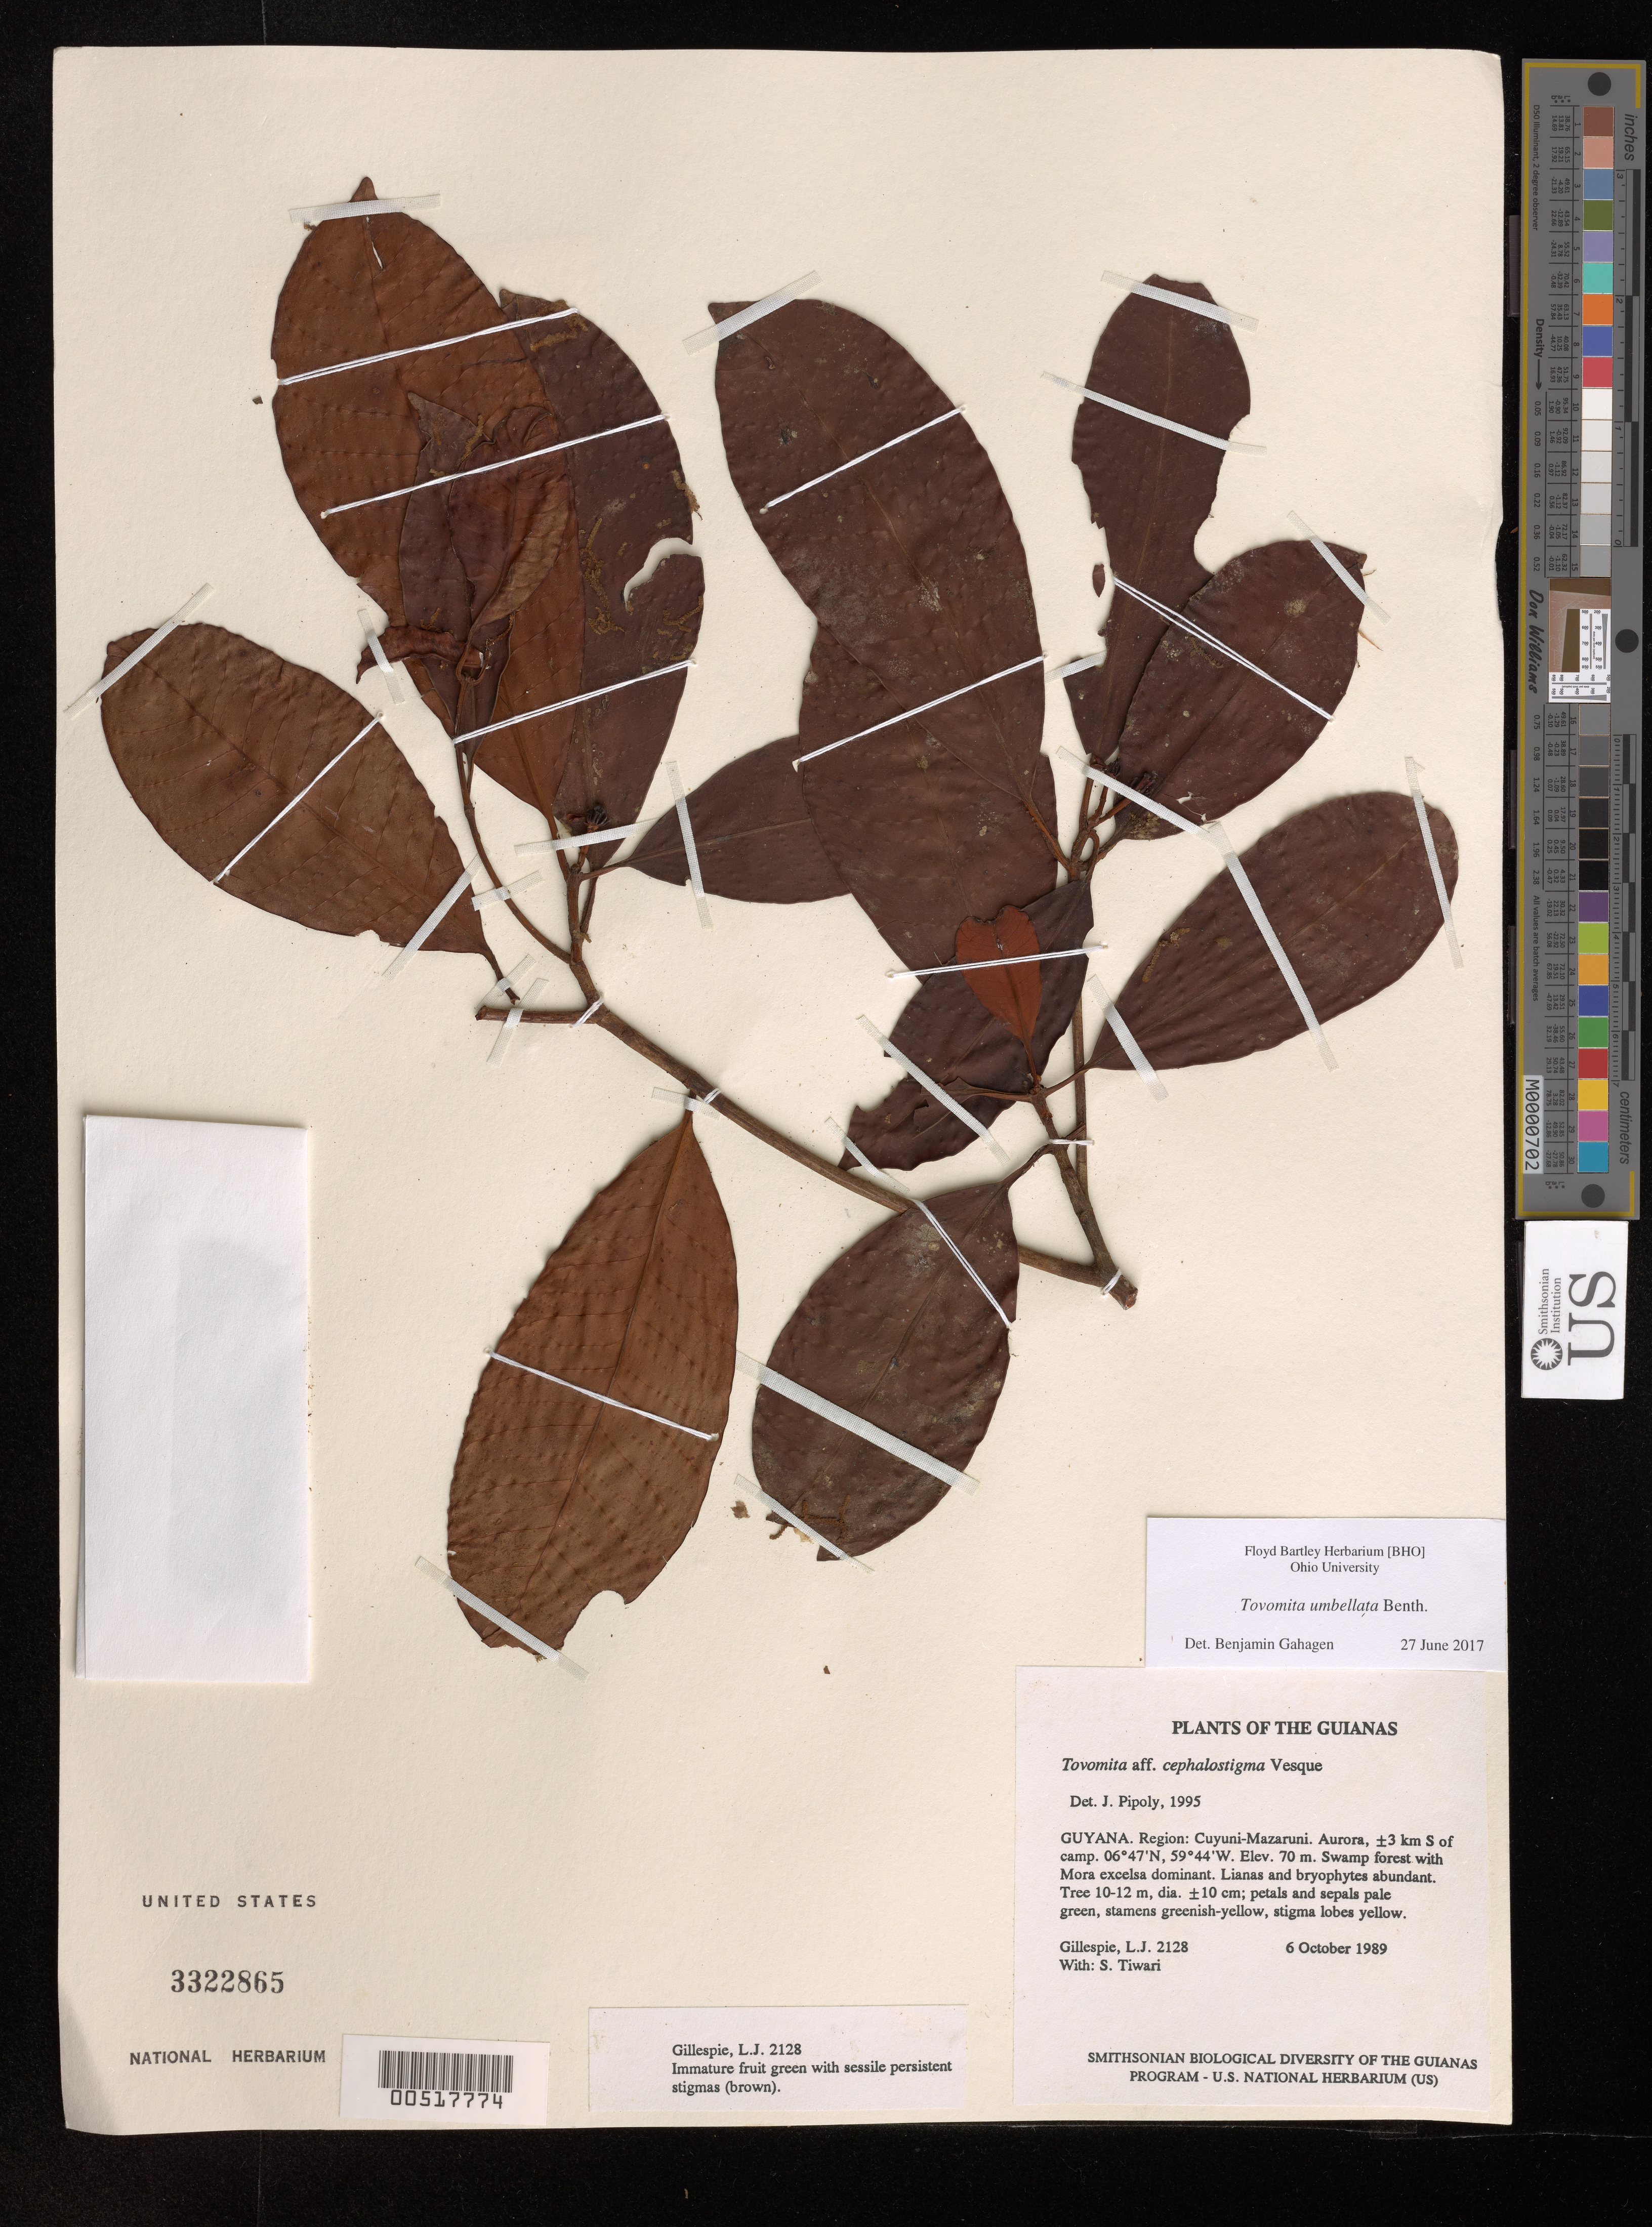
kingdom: Plantae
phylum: Tracheophyta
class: Magnoliopsida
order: Malpighiales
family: Clusiaceae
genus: Tovomita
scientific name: Tovomita umbellata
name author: Benth.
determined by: Gahagen, Benjamin, (BHO), Ohio University (UNITED STATES)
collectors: L. J. Gillespie & S. Tiwari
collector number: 2128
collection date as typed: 6 October 1989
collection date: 1989-10-06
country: Guyana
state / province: Cuyuni-Mazaruni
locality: Aurora, ±3 km S of camp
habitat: Swamp forest with Mora excelsa dominant. Lianas and bryophytes abundant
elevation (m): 70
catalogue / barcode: US 3322865